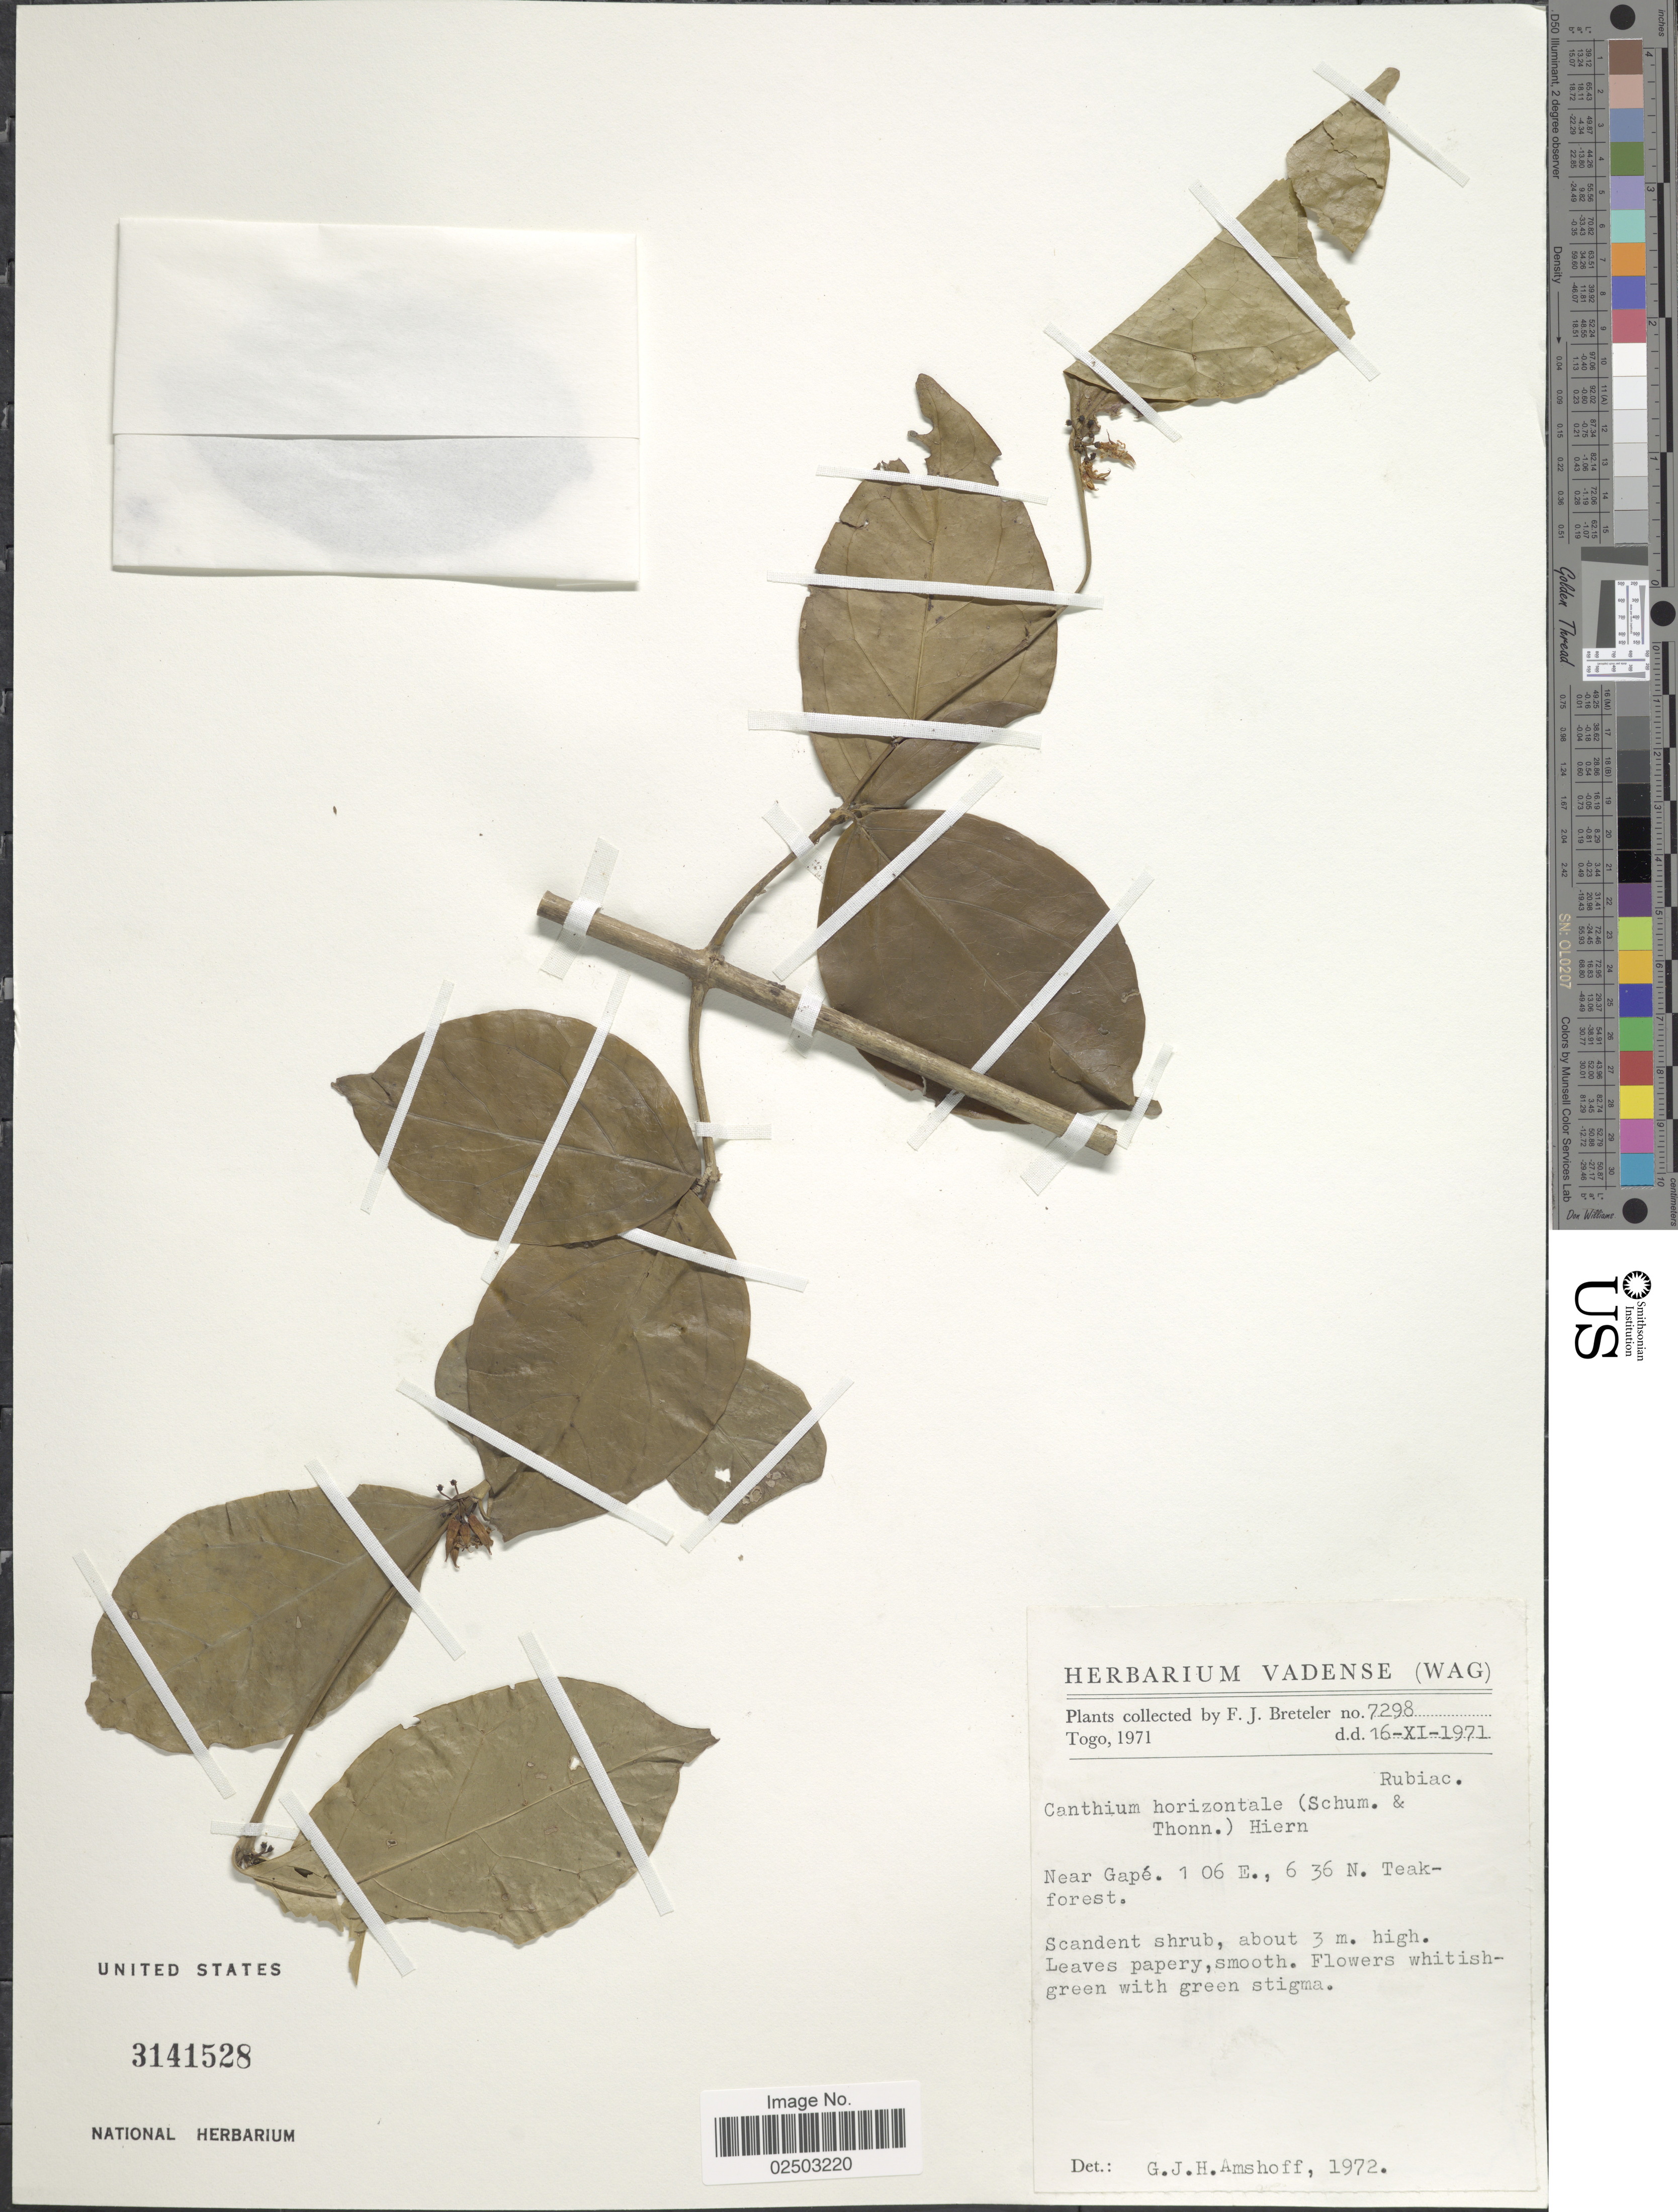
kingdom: Plantae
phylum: Tracheophyta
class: Magnoliopsida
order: Gentianales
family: Rubiaceae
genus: Canthium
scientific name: Canthium horizontale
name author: (Schumach.) Hiern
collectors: F. J. Breteler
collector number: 7298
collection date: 1971-11-16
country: Togo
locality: Near Gape, Teak-forest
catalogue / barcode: US 3141528